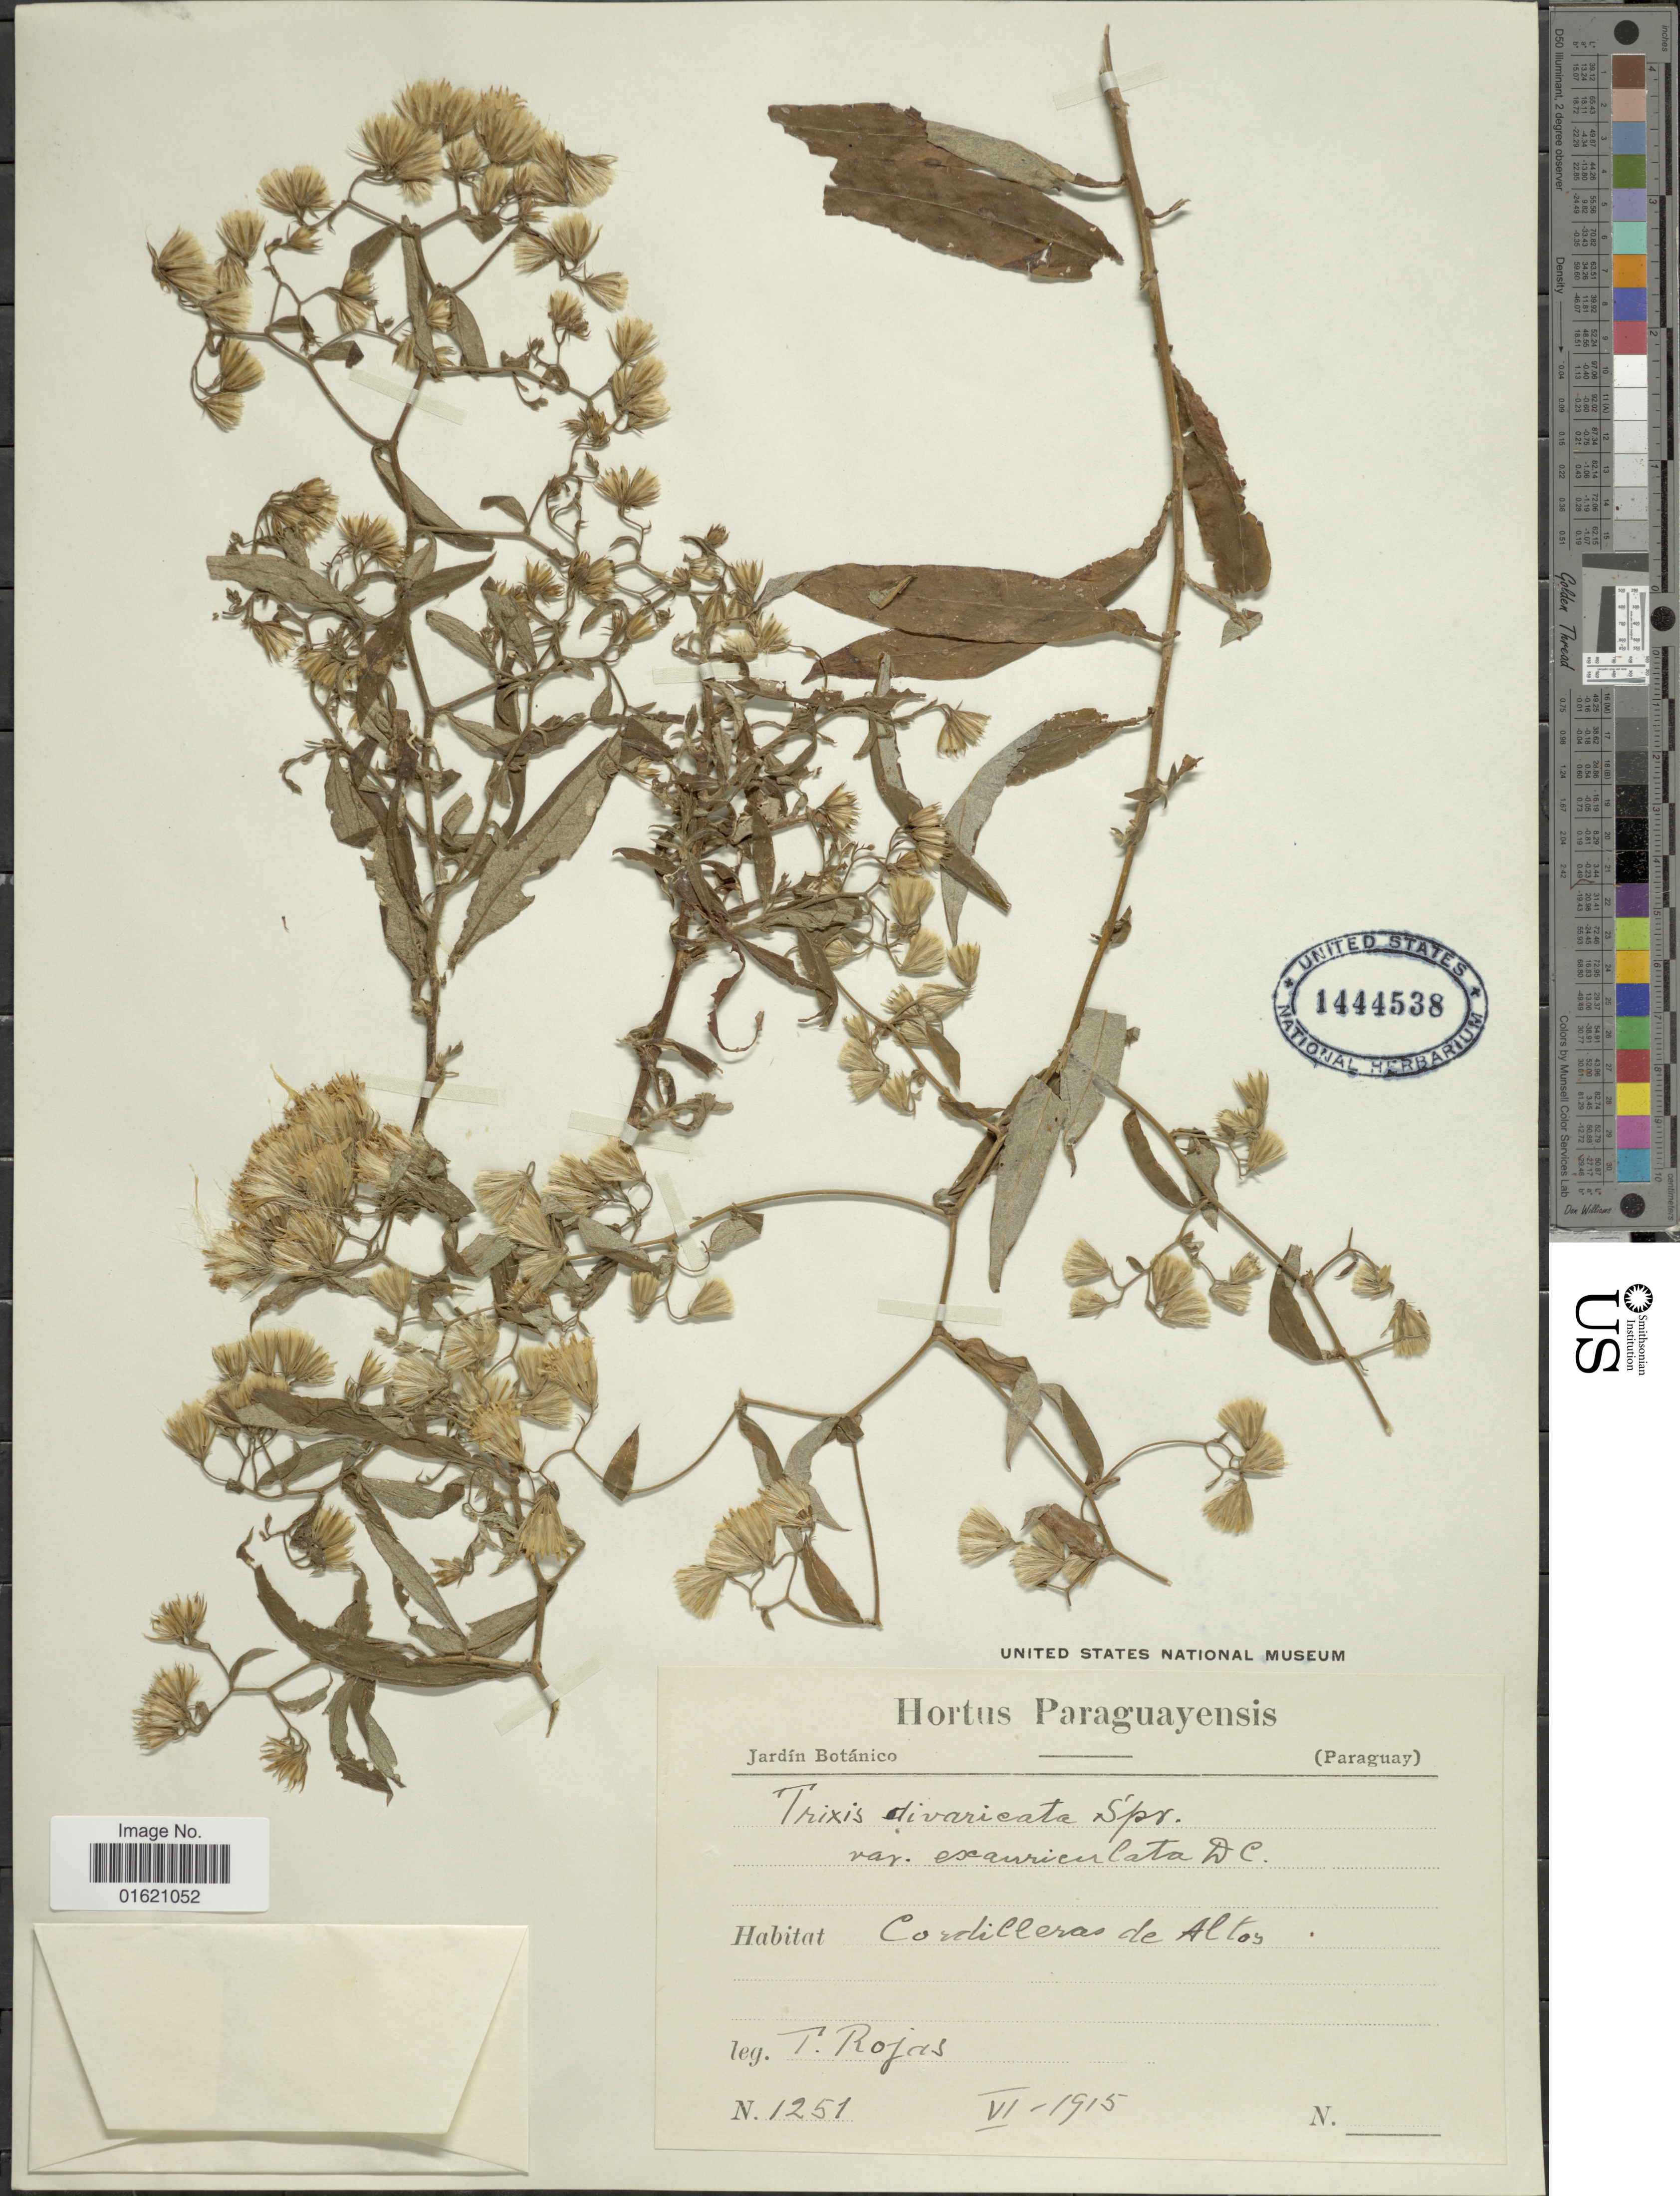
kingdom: Plantae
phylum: Tracheophyta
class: Magnoliopsida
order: Asterales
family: Asteraceae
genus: Trixis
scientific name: Trixis antimenorrhoea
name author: (Schrank) Mart. ex Kuntze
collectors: T. Rojas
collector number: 1251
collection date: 1915-06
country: Paraguay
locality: Jardín Botánico, Cordillera de Altos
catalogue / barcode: US 1444538